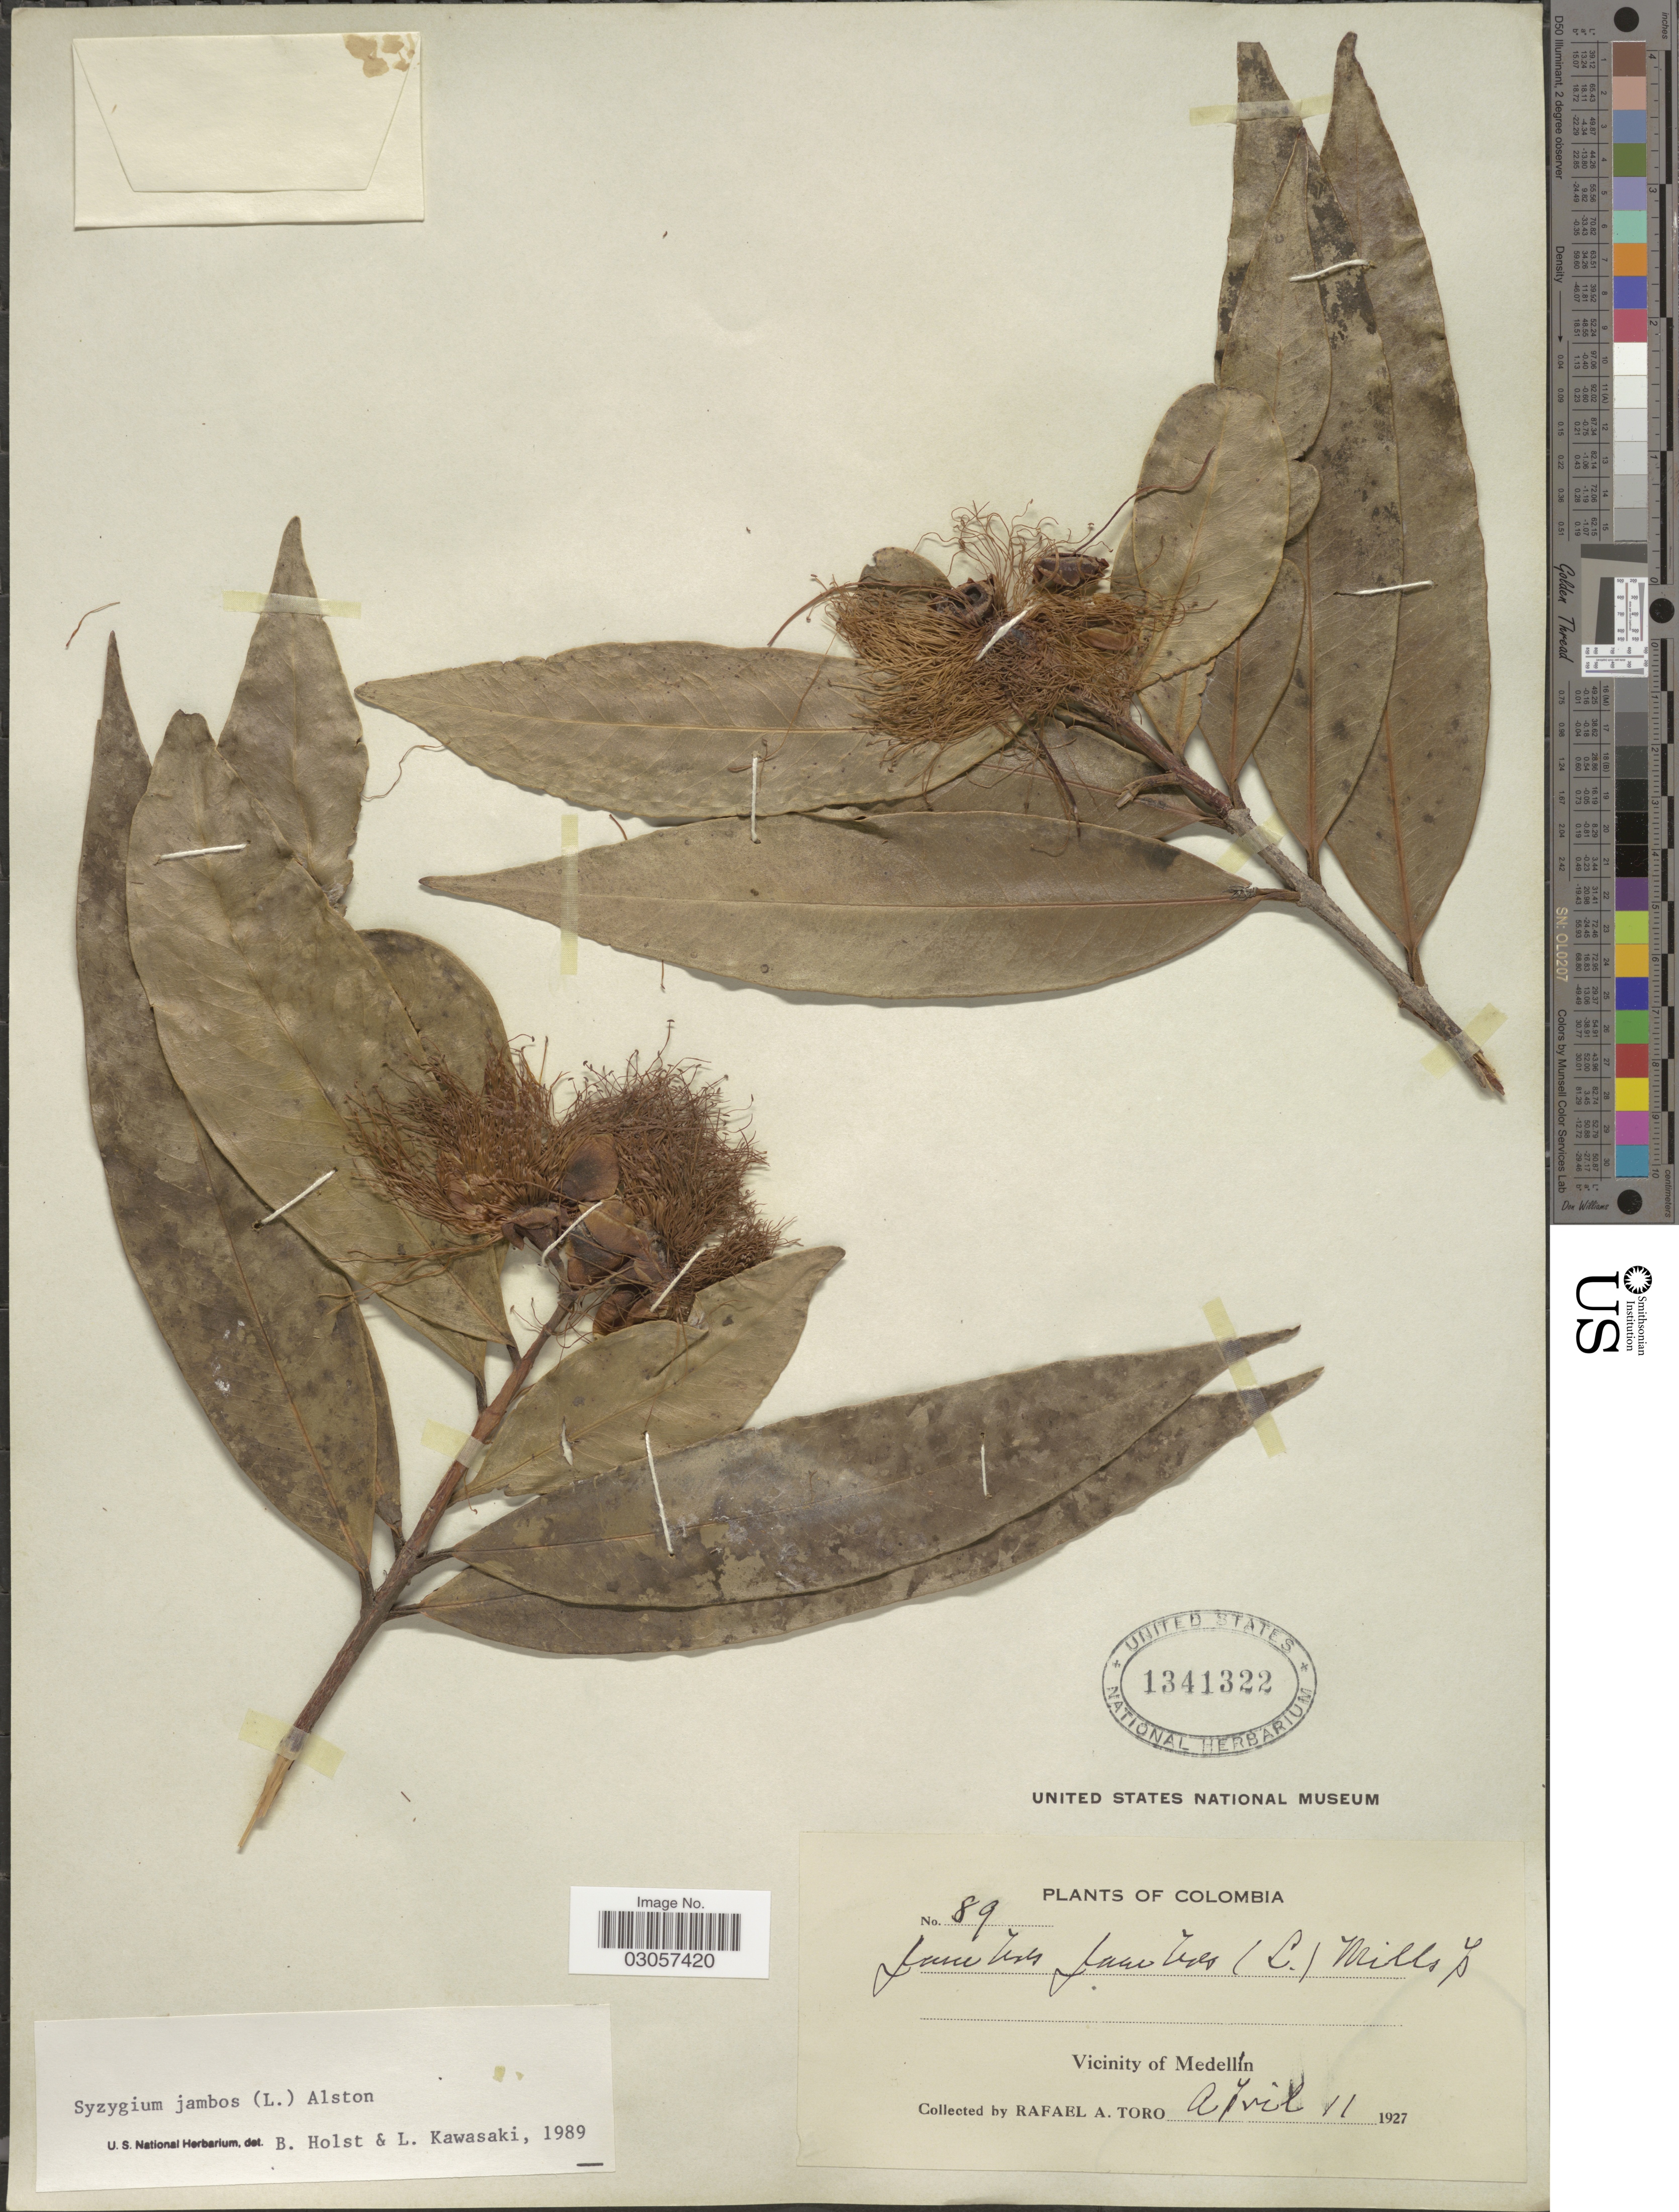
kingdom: Plantae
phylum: Tracheophyta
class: Magnoliopsida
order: Myrtales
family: Myrtaceae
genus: Syzygium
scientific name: Syzygium jambos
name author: (L.) Alston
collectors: R. A. Toro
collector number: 89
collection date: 1927-04-11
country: Colombia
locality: Vicinity of Medellín.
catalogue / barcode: US 1341322